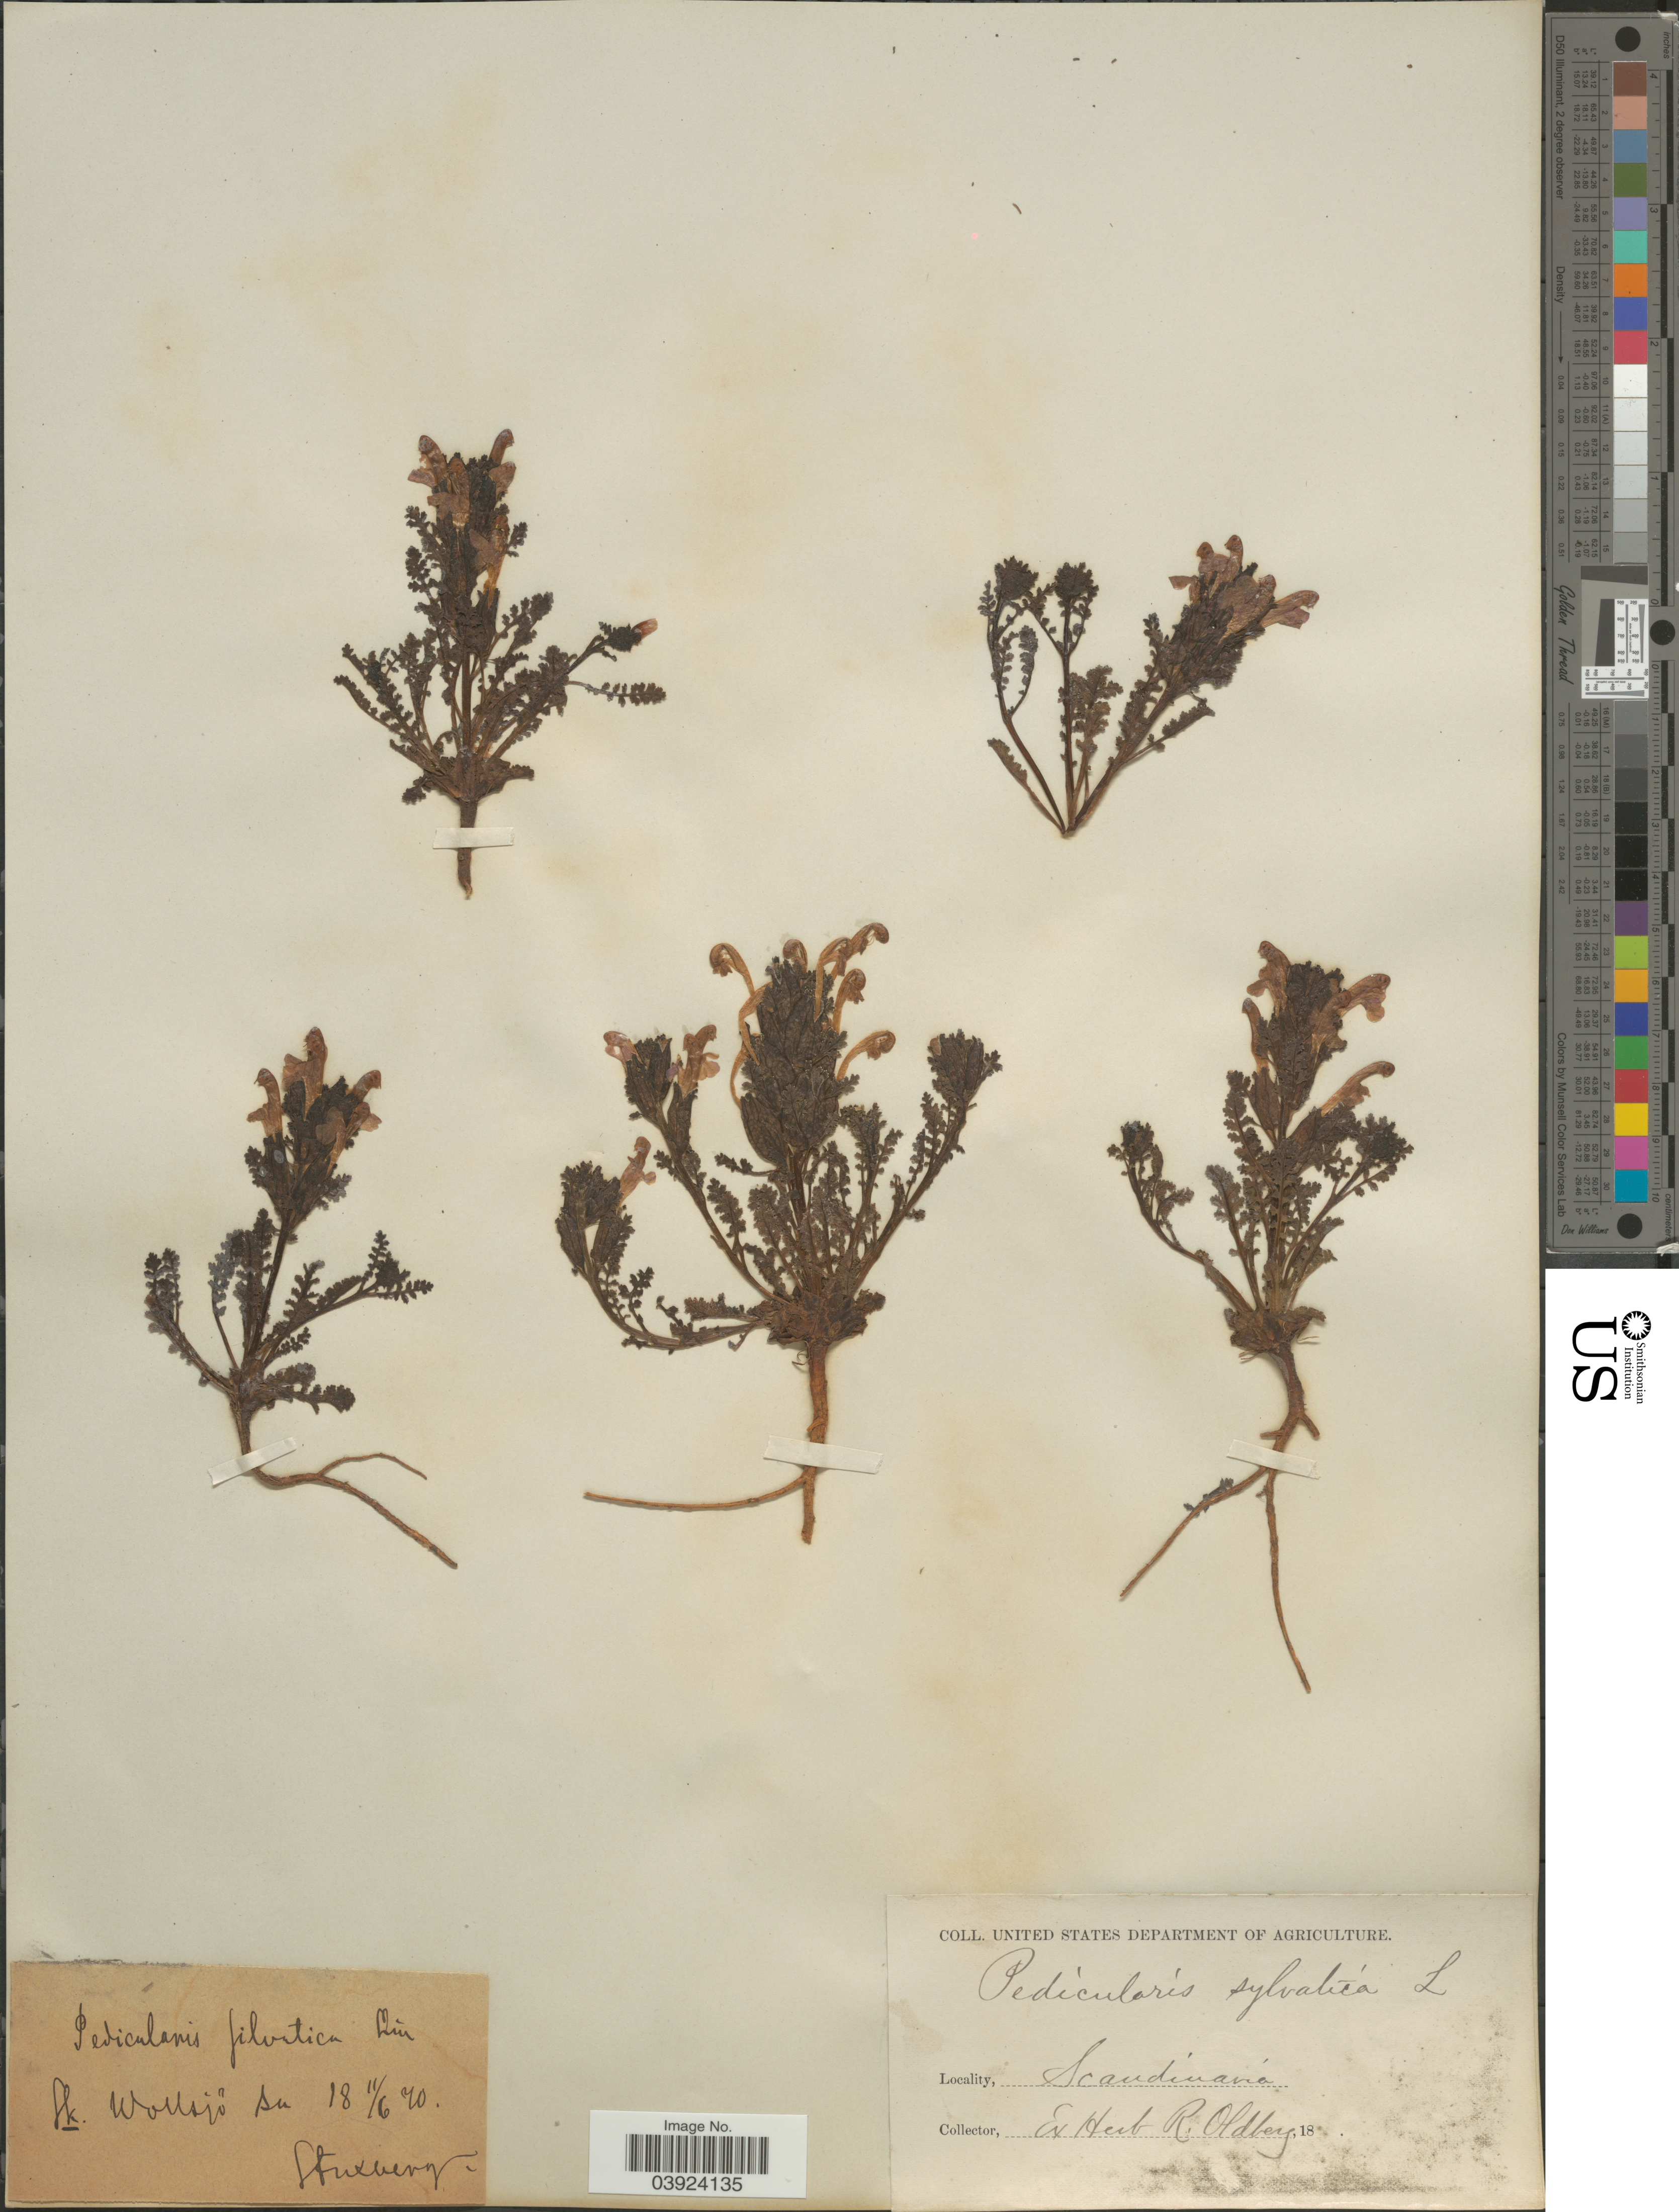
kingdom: Plantae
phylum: Tracheophyta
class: Magnoliopsida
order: Lamiales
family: Orobanchaceae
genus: Pedicularis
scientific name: Pedicularis sylvatica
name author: L.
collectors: Stuxbeng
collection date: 1870-06-11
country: Sweden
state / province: Skåne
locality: Sk. Wollsjö. Su. Scandinavia.